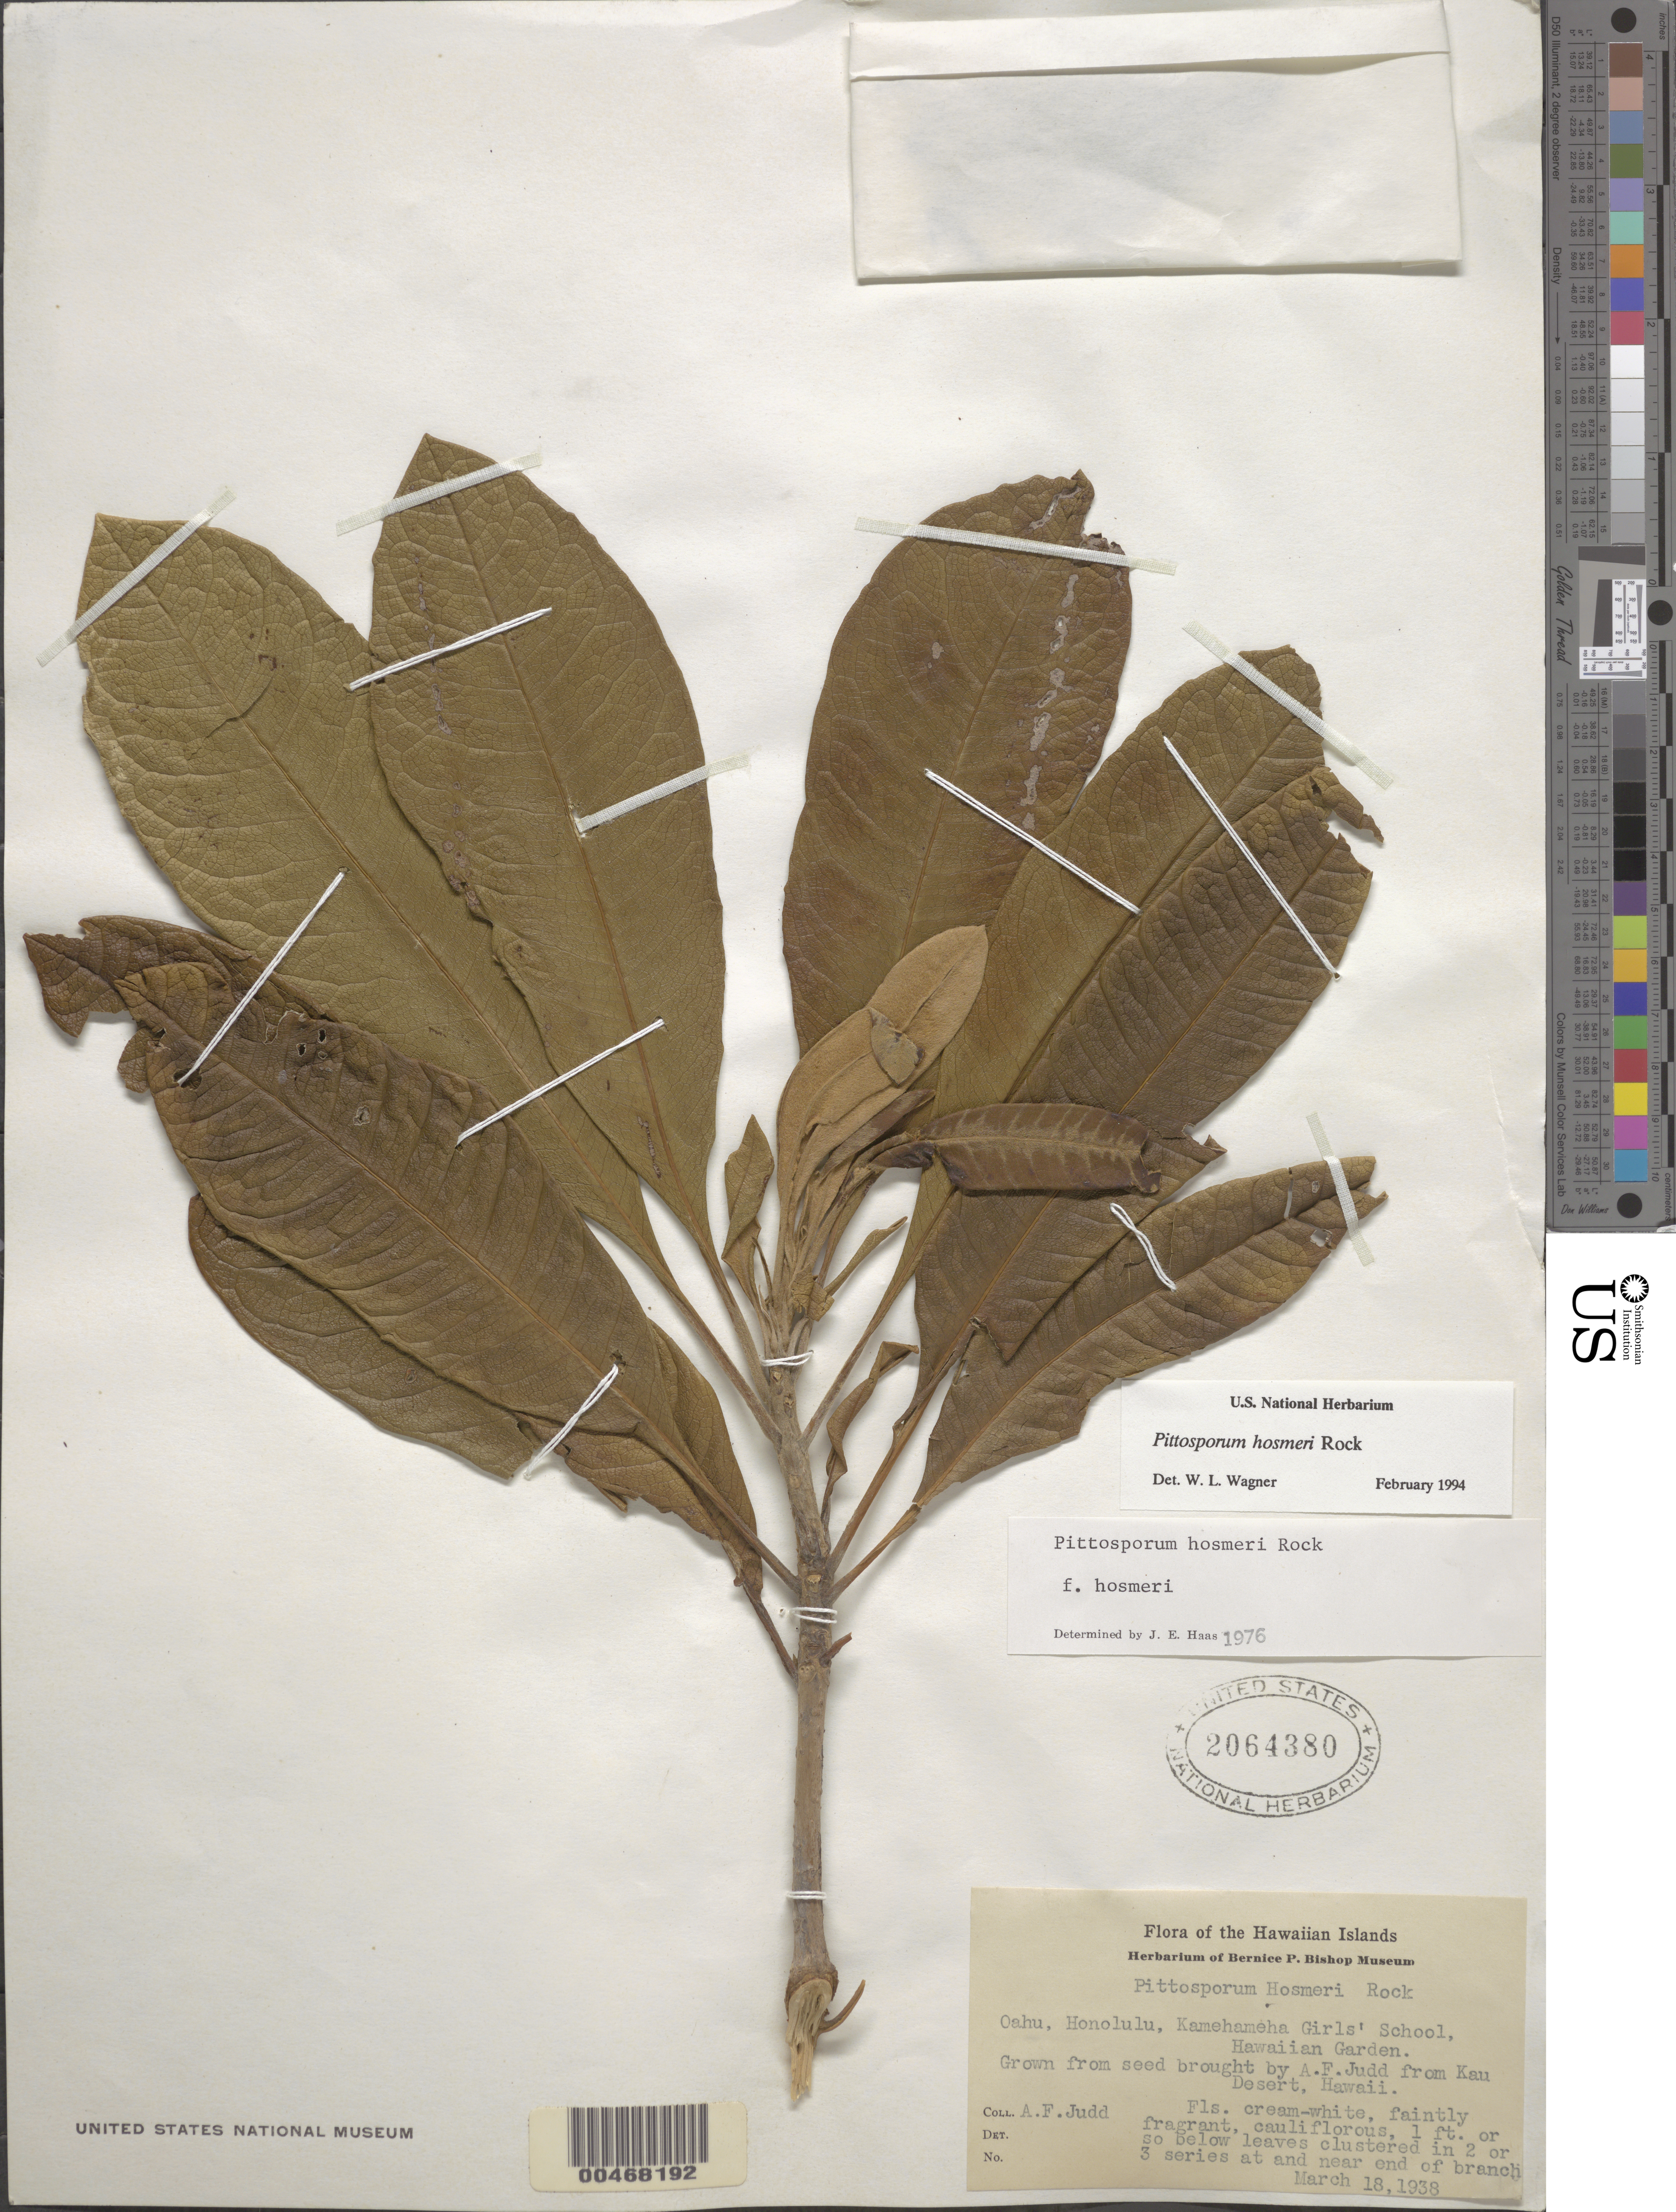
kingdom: Plantae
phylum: Tracheophyta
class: Magnoliopsida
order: Apiales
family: Pittosporaceae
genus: Pittosporum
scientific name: Pittosporum hosmeri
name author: Rock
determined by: Wagner, W. L., (BOT), Smithsonian Institution - National Museum of Natural History (UNITED STATES)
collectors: A. Judd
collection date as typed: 18 Mar 1938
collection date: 1938-03-18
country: United States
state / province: Hawaii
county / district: Honolulu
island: Oahu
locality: Honolulu, Kamehameha Girl's School, Hawaiian Garden. Grown from seed brought by A.F. Judd from Kau Desert, Hawaii.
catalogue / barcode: US 2064380